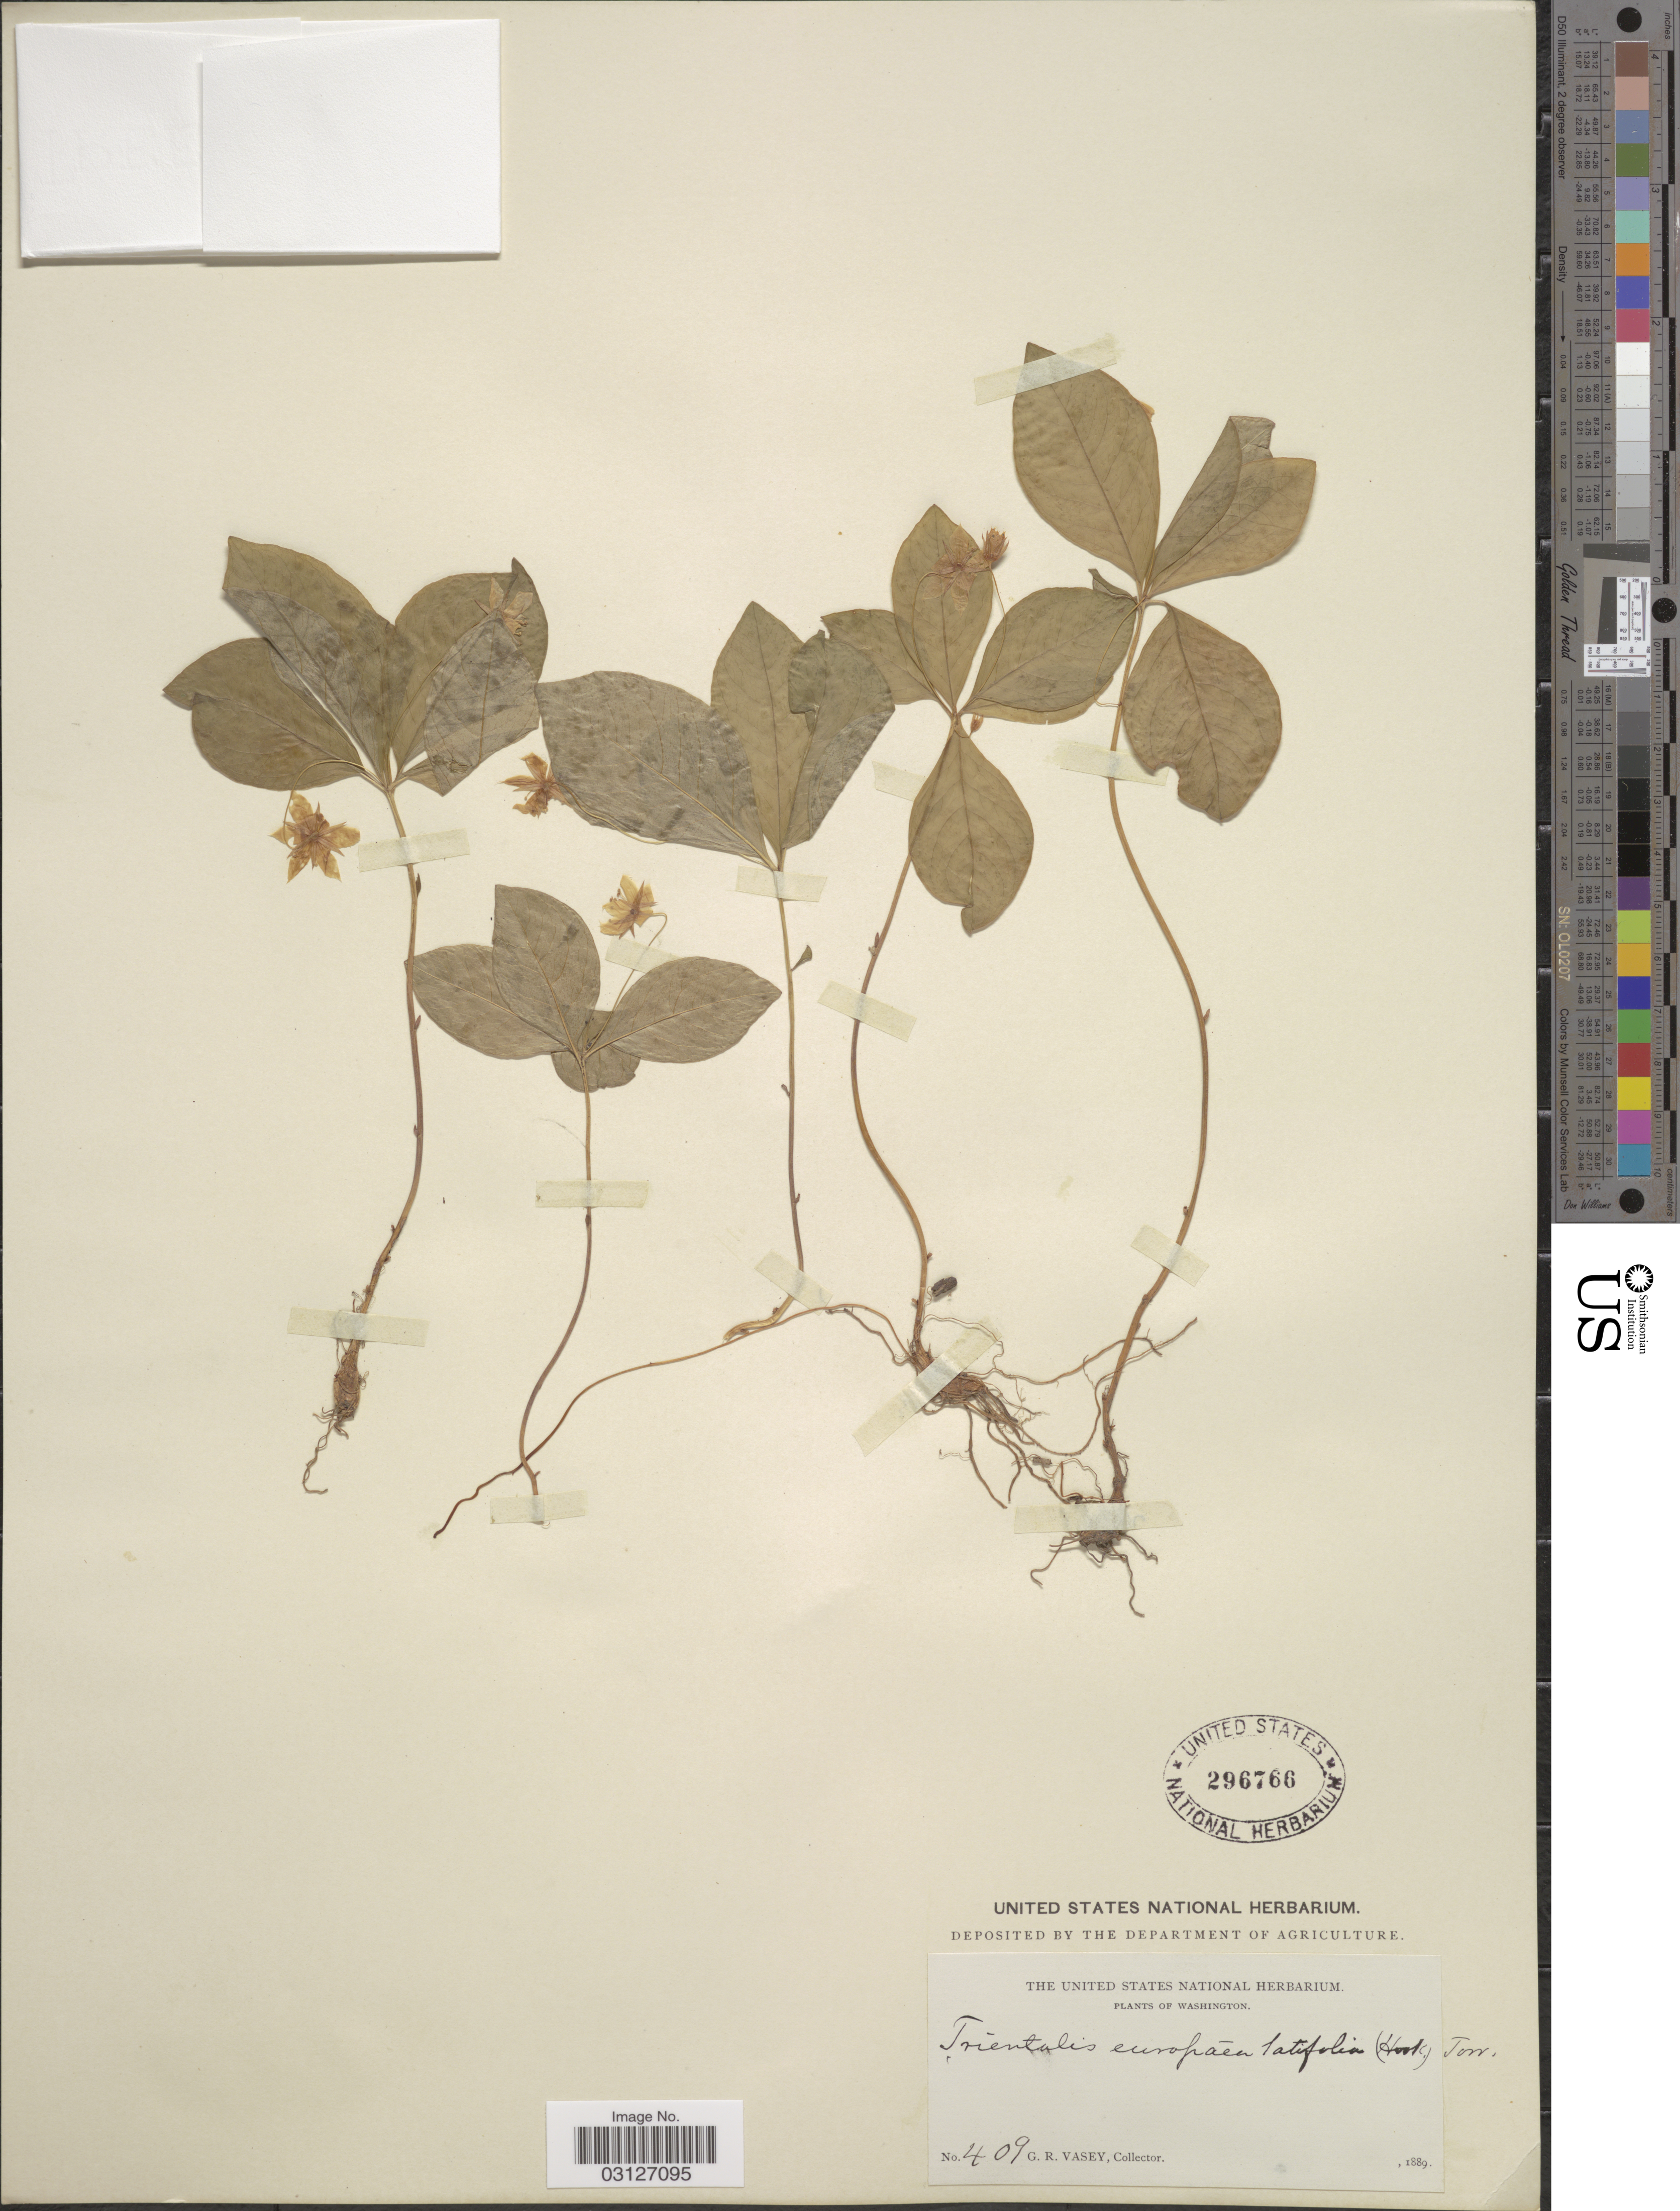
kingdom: Plantae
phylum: Tracheophyta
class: Magnoliopsida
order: Ericales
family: Primulaceae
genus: Trientalis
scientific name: Trientalis latifolia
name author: Hook.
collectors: G. R. Vasey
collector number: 409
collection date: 1889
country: United States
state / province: Washington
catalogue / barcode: US 296766